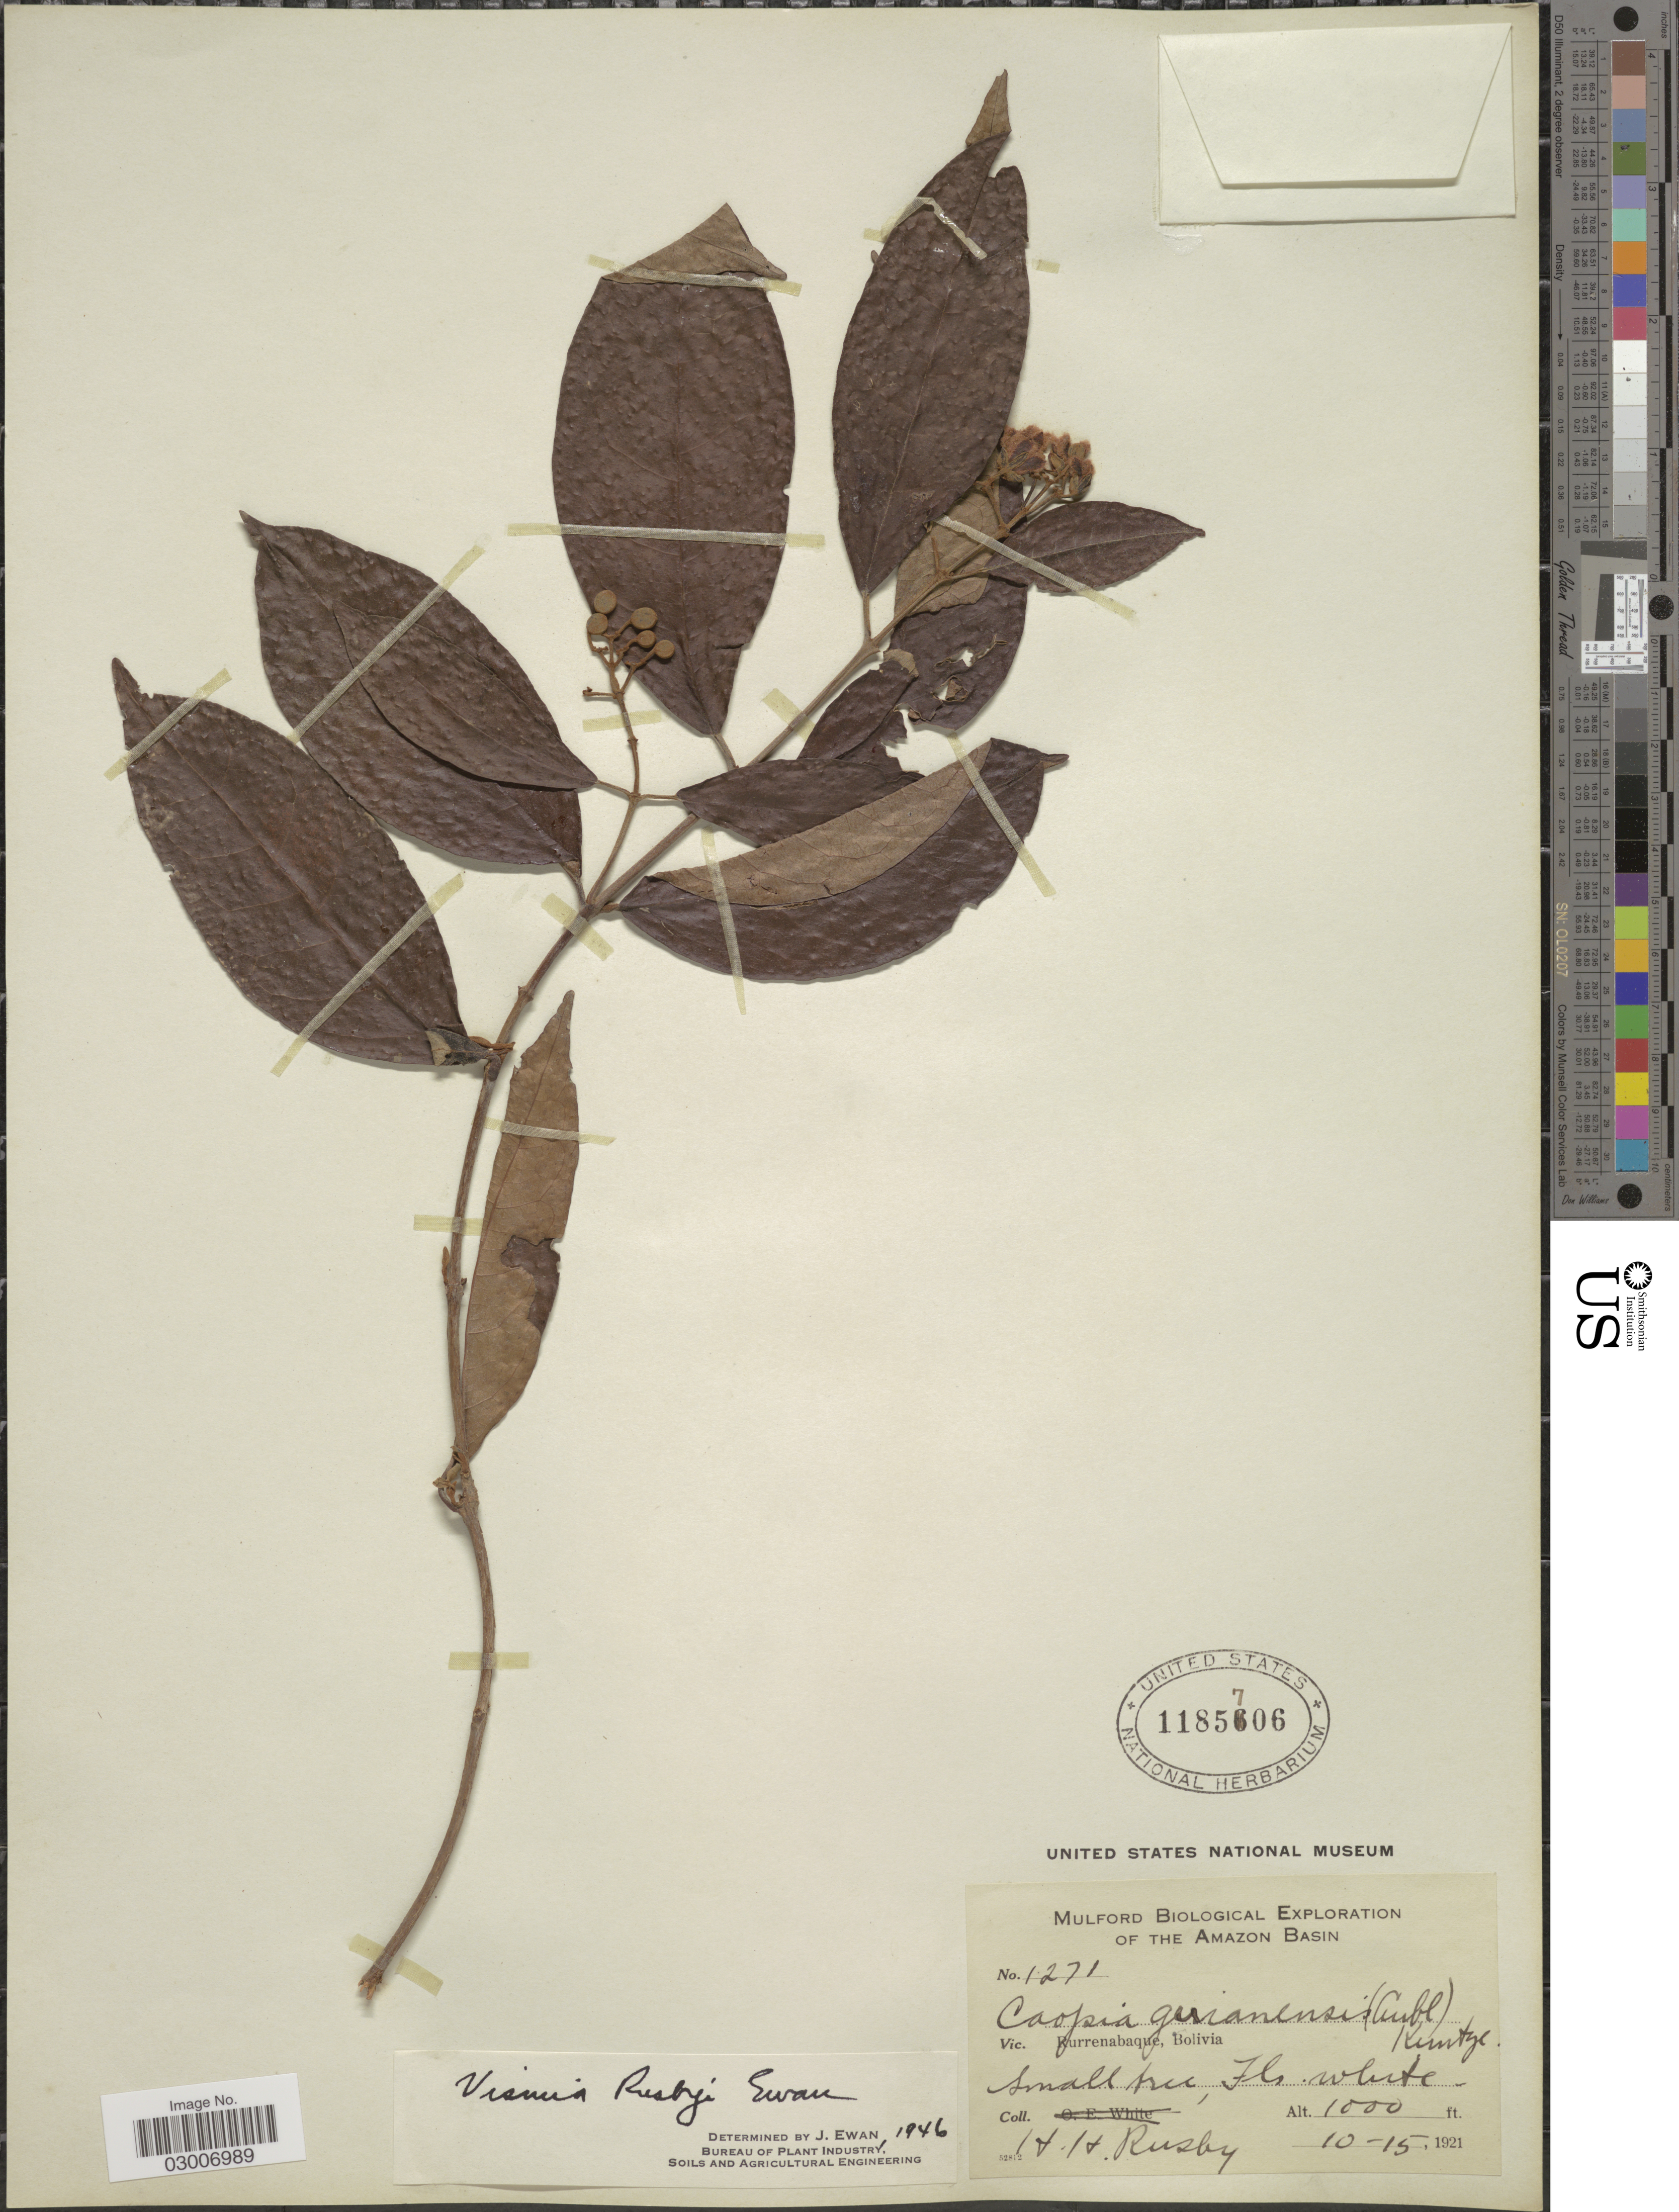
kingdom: Plantae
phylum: Tracheophyta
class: Magnoliopsida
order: Malpighiales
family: Hypericaceae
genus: Vismia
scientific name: Vismia rusbyi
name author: Ewan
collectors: H. H. Rusby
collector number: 1271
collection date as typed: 10-15-1921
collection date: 1921-10-15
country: Bolivia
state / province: Beni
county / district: José Ballivián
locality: Rurrenabaque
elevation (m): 305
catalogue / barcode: US 1185706